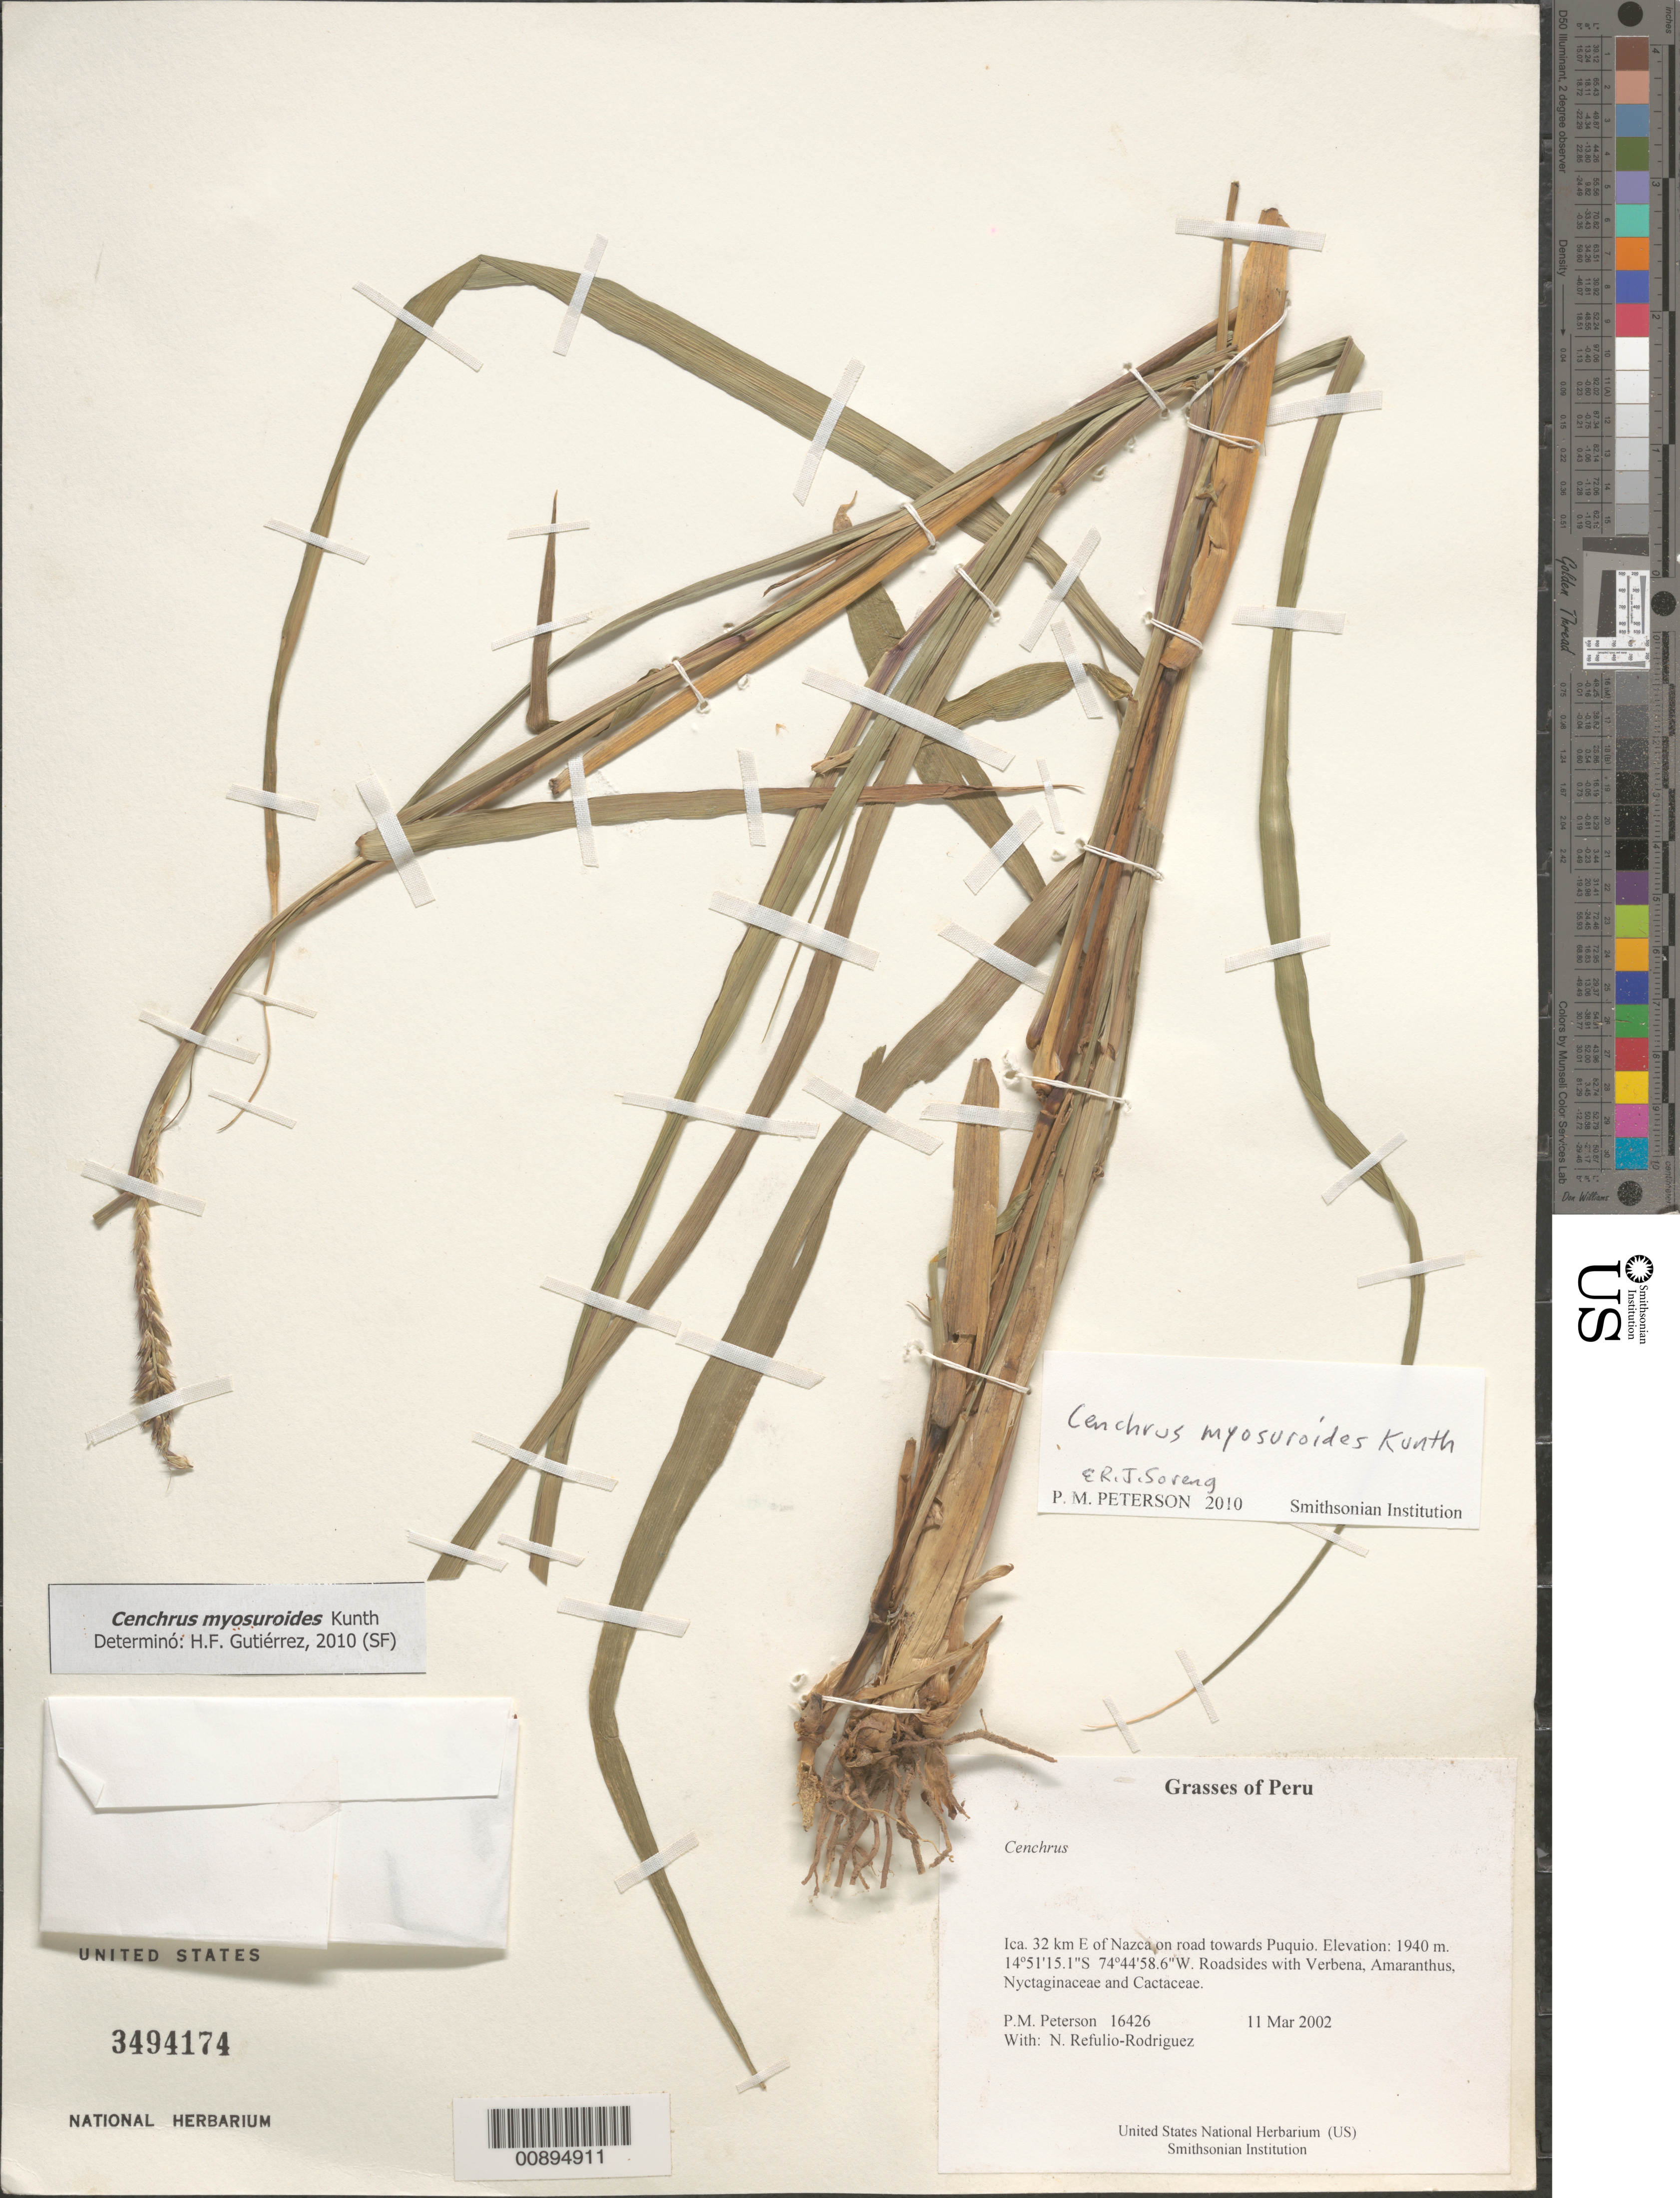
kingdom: Plantae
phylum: Tracheophyta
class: Liliopsida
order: Poales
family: Poaceae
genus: Cenchrus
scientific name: Cenchrus myosuroides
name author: Kunth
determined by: Peterson, Paul M.; Soreng, Robert J.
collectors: P. M. Peterson & N. Refulio-Rodríguez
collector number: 16426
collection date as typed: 11 Mar 2002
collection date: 2002-03-11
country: Peru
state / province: Ica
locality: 32 km E of Nazca on road towards Puquio.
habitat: Roadsides with ~Verbena, Amaranthus, Nyctaginaceae and Cactaceae~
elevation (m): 1940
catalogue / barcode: US 3494174